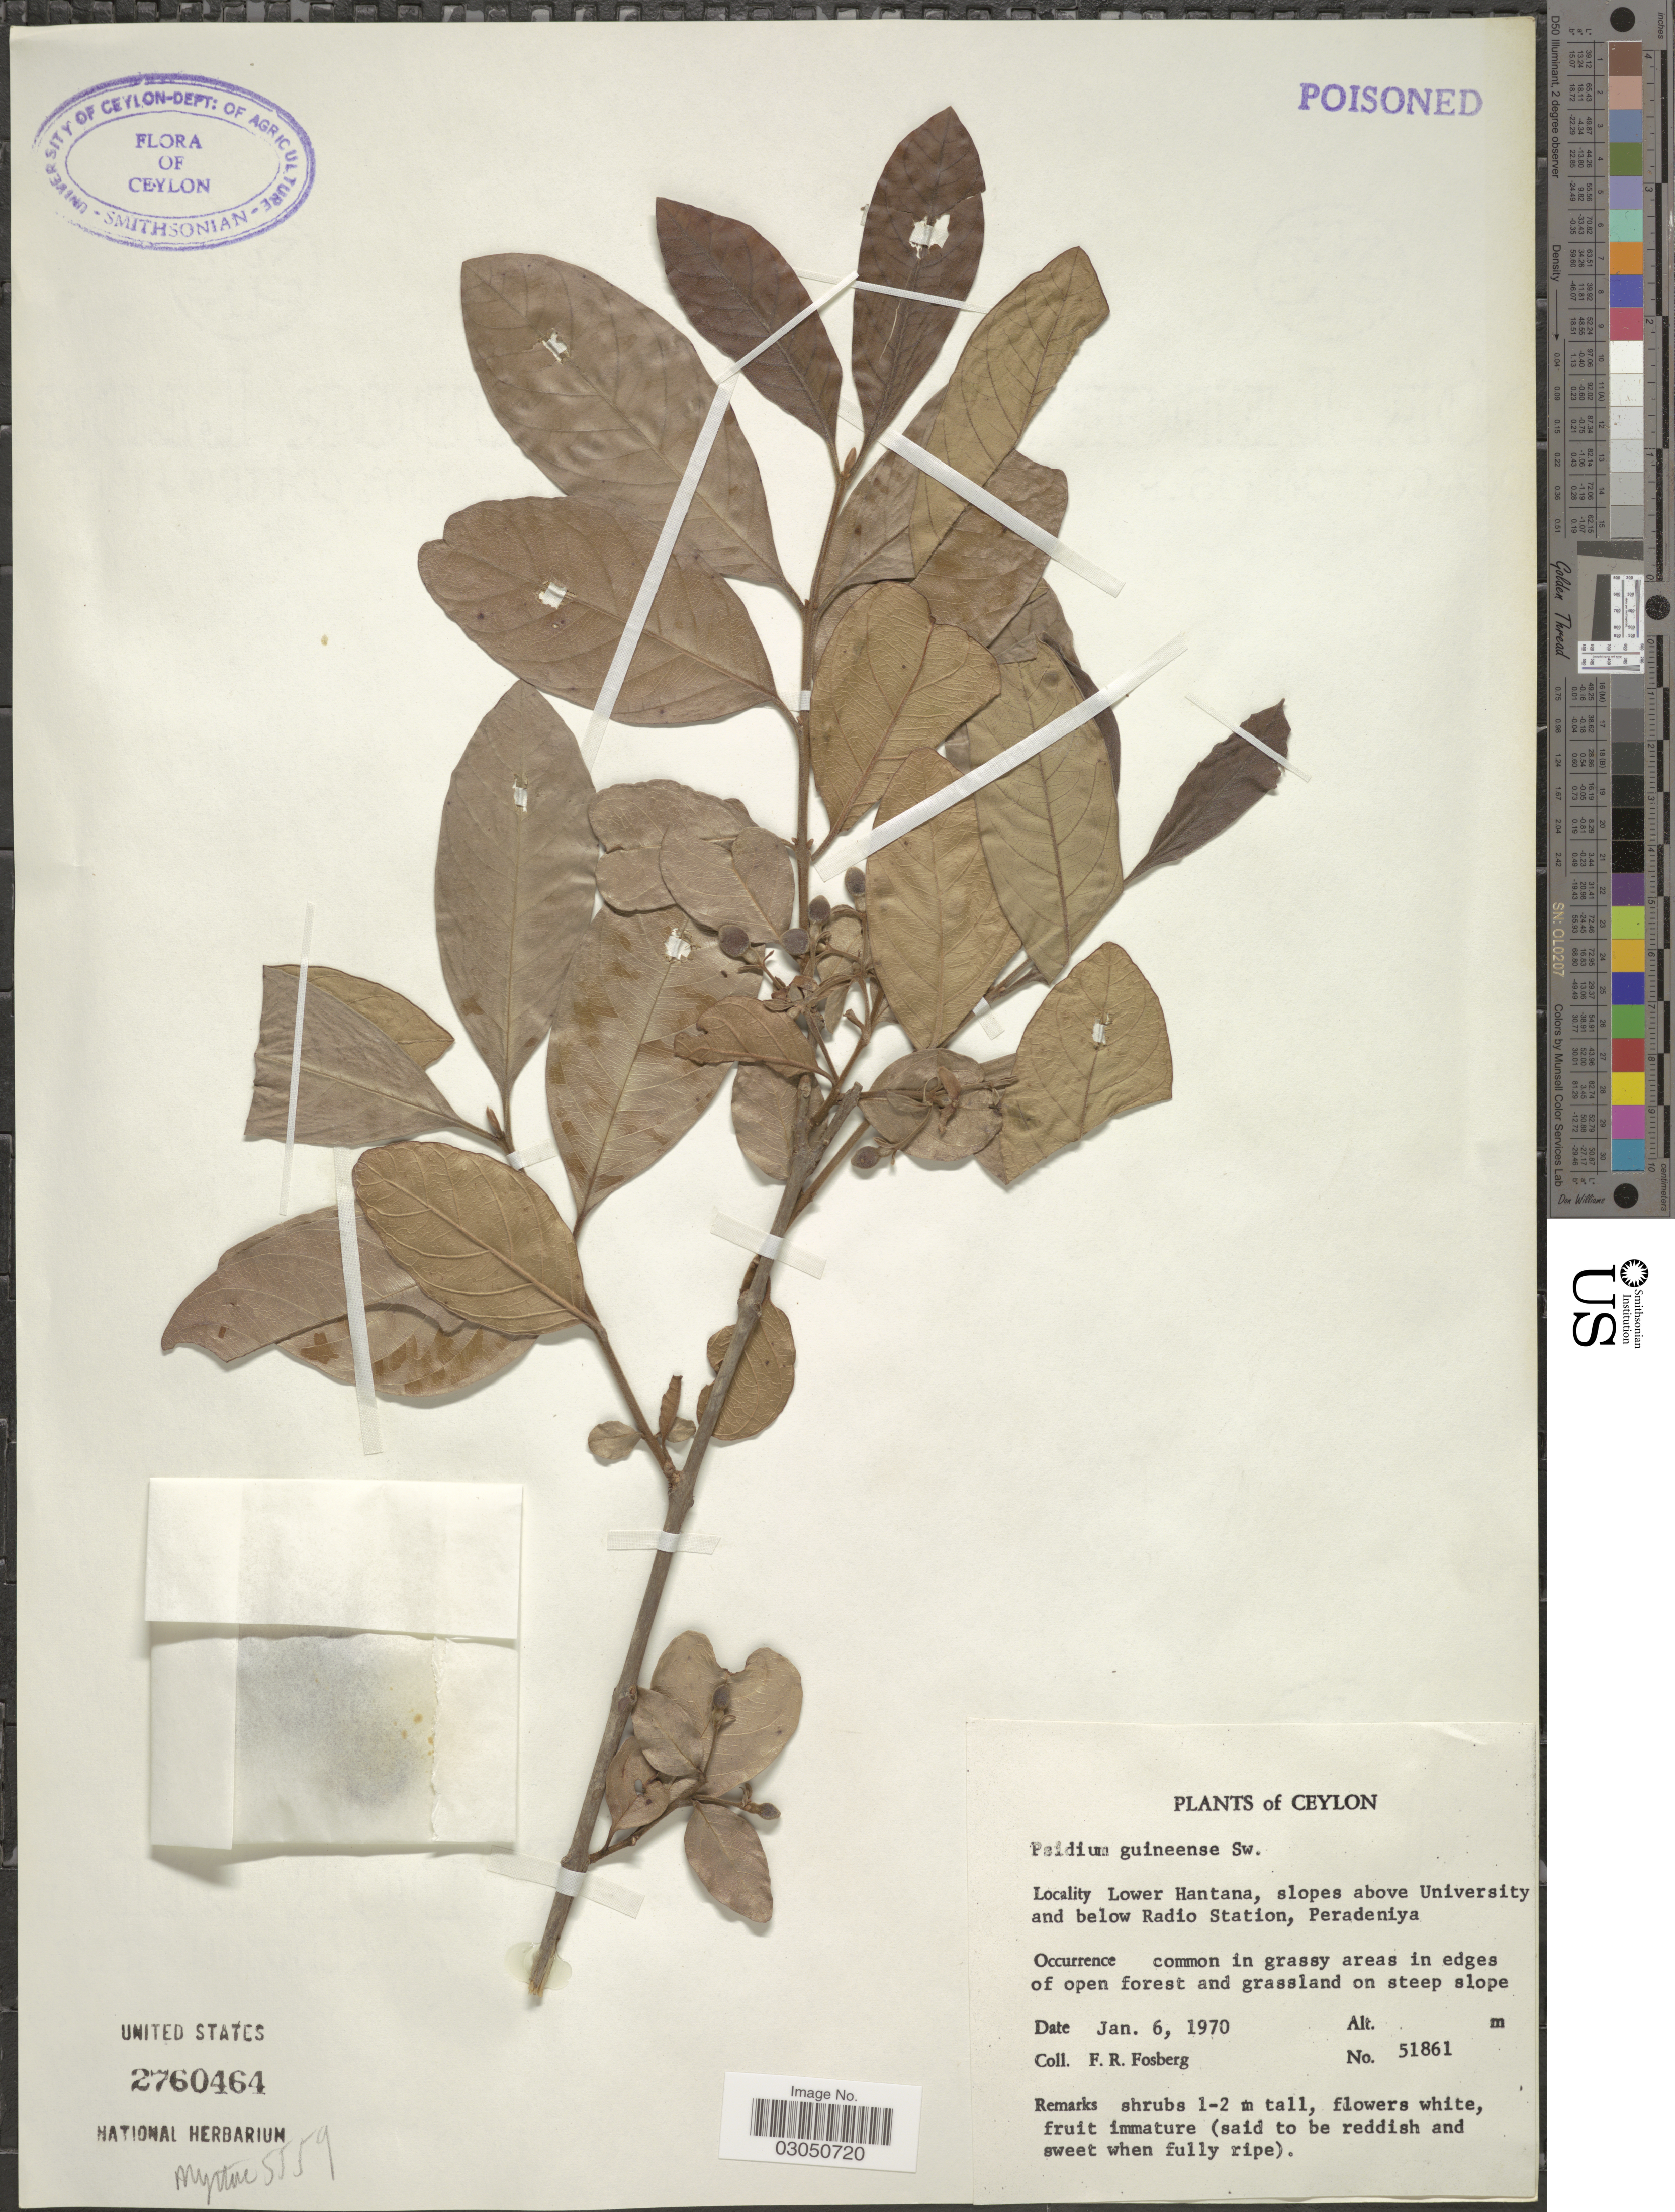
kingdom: Plantae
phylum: Tracheophyta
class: Magnoliopsida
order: Myrtales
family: Myrtaceae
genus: Psidium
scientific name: Psidium guineense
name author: Sw.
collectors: F. R. Fosberg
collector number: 51861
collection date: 1970-01-06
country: Sri Lanka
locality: Ceylon. Lower Hantana, slopes above University and below Radio Station, Peradeniya.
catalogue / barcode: US 2760464